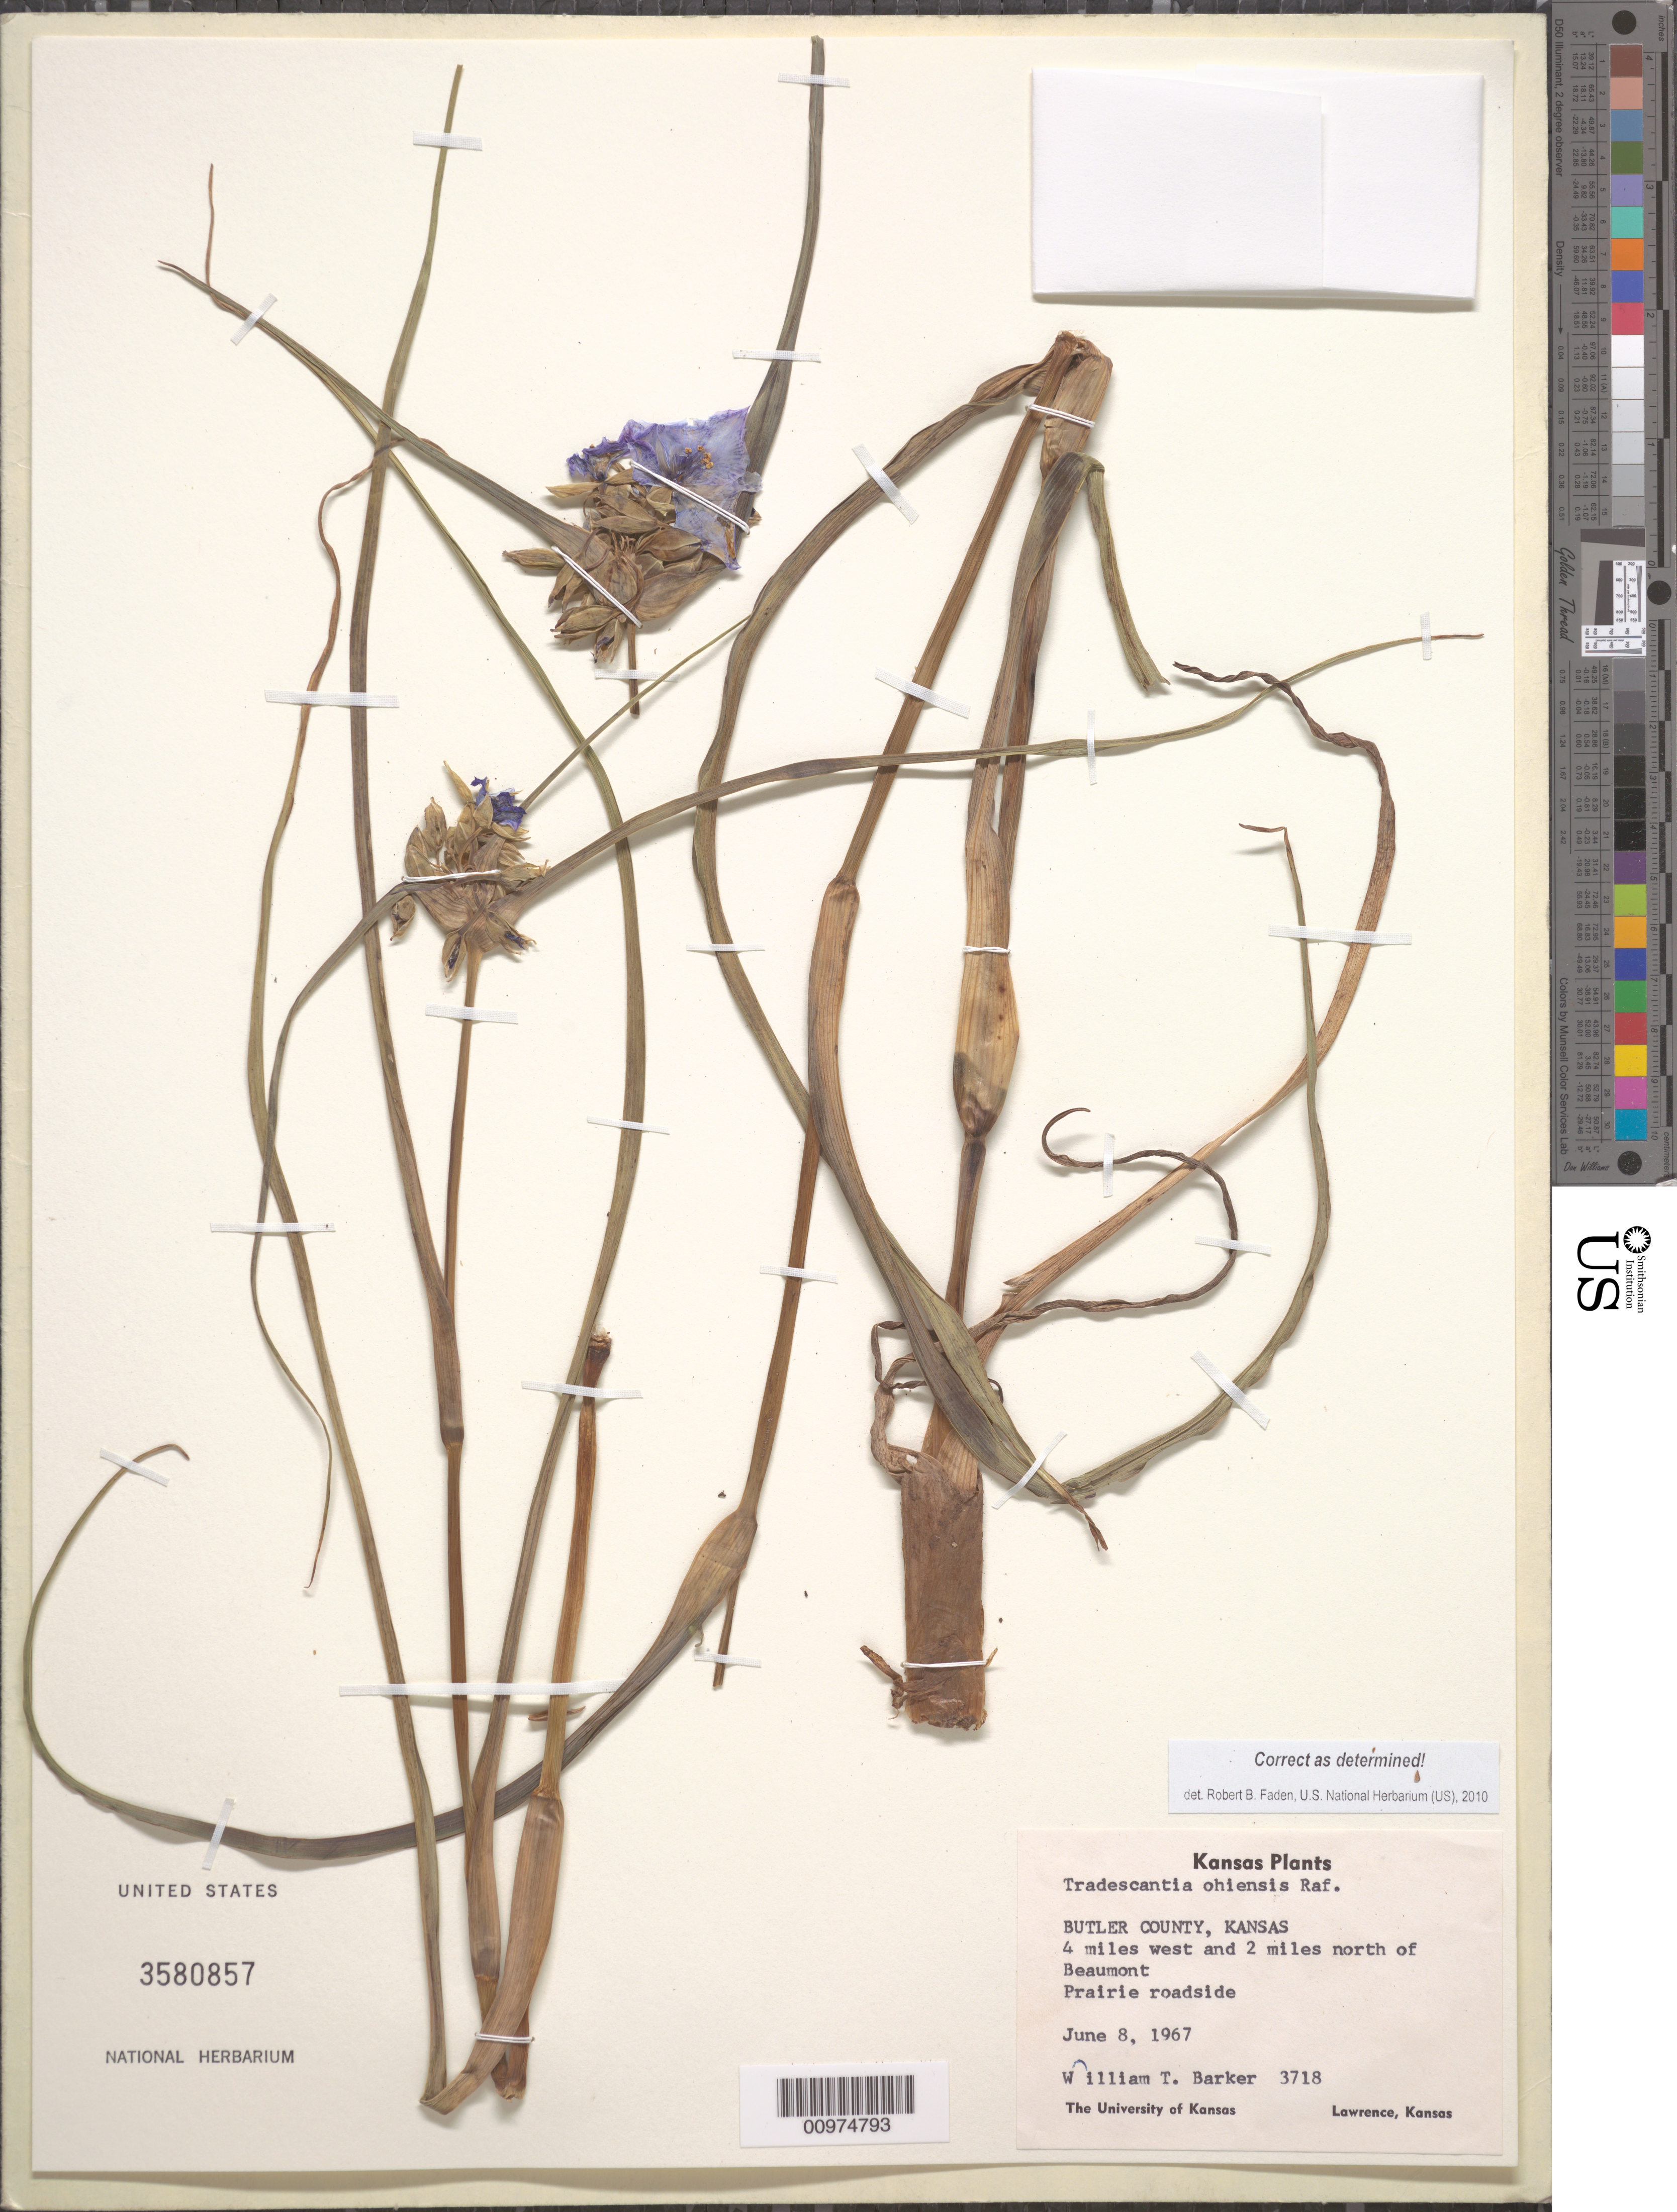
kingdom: Plantae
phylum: Tracheophyta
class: Liliopsida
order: Commelinales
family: Commelinaceae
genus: Tradescantia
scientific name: Tradescantia ohiensis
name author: Raf.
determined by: Faden, Robert B., (US), Smithsonian Institution - National Museum of Natural History (UNITED STATES)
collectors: W. T. Barker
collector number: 3718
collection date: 1967-06-08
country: United States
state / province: Kansas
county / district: Butler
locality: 4 miles west and 2 miles north of Beaumont.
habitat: Prairie roadside.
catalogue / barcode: US 3580857